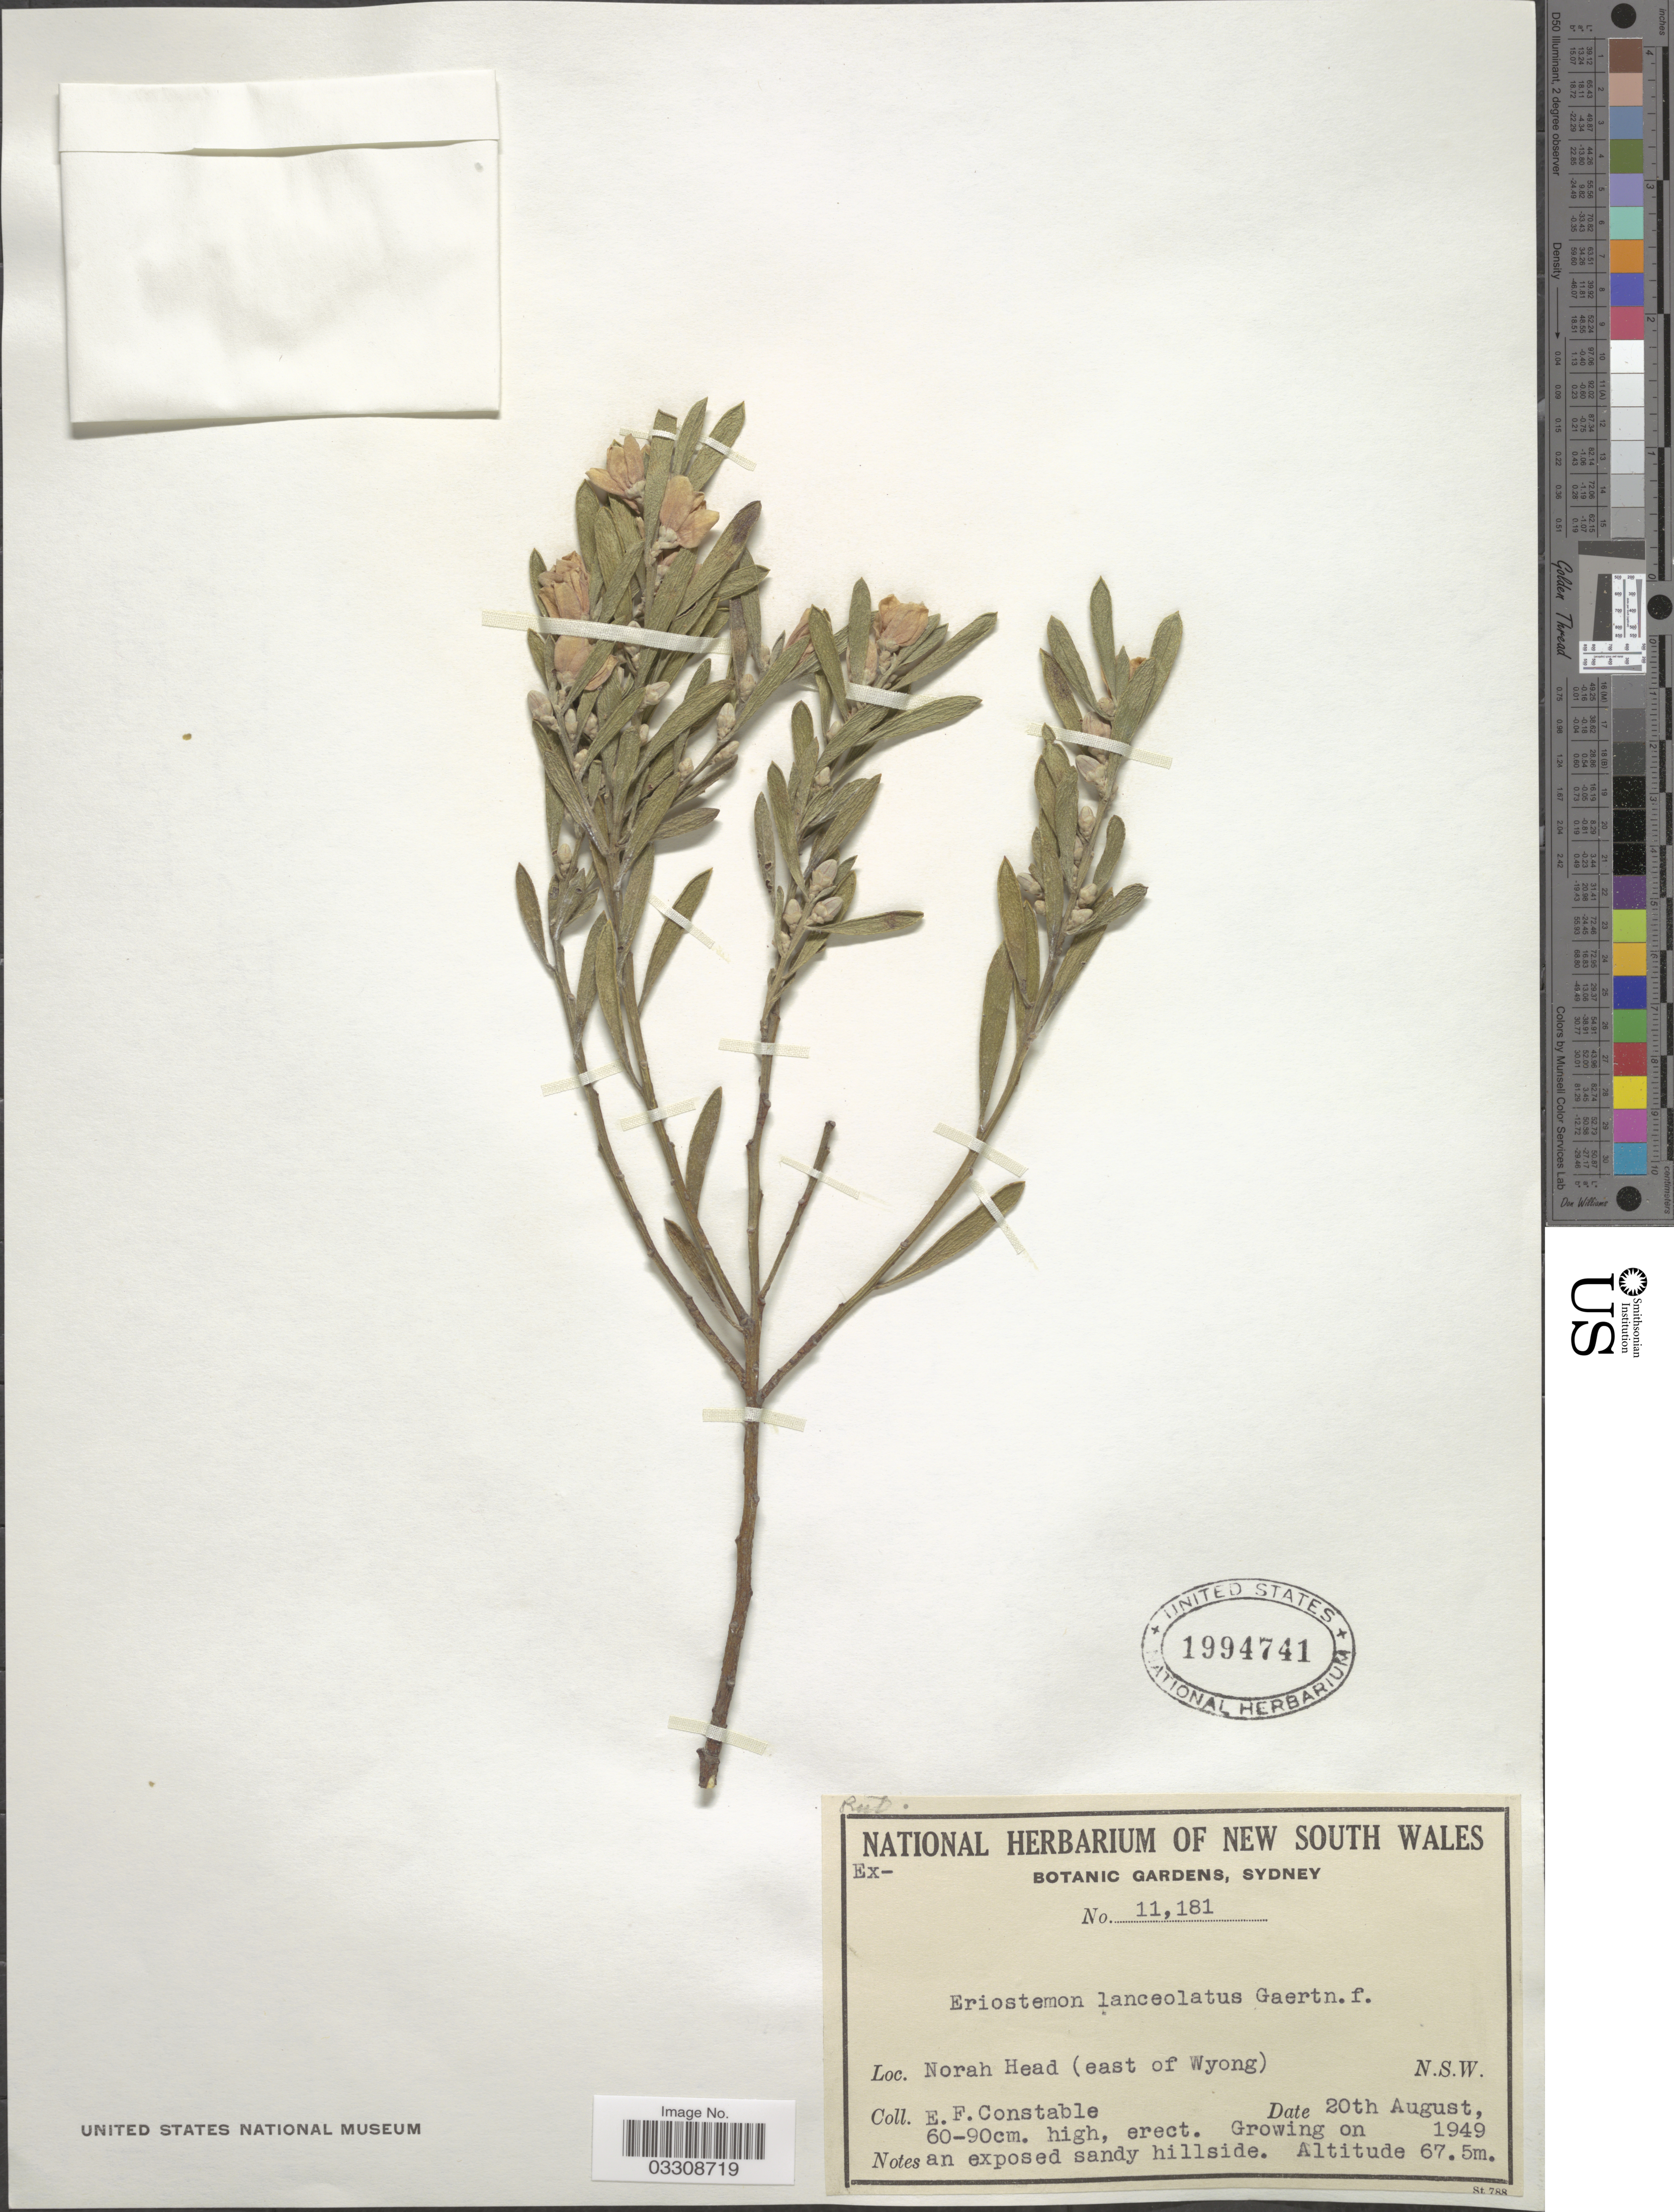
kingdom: Plantae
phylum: Tracheophyta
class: Magnoliopsida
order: Sapindales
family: Rutaceae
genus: Eriostemon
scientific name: Eriostemon lanceolatus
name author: C.F. Gaertn.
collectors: E. F. Constable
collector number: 11181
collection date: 1949-08-20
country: Australia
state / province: New South Wales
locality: Norah Head (east of Wyong).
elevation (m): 67.5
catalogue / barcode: US 1994741